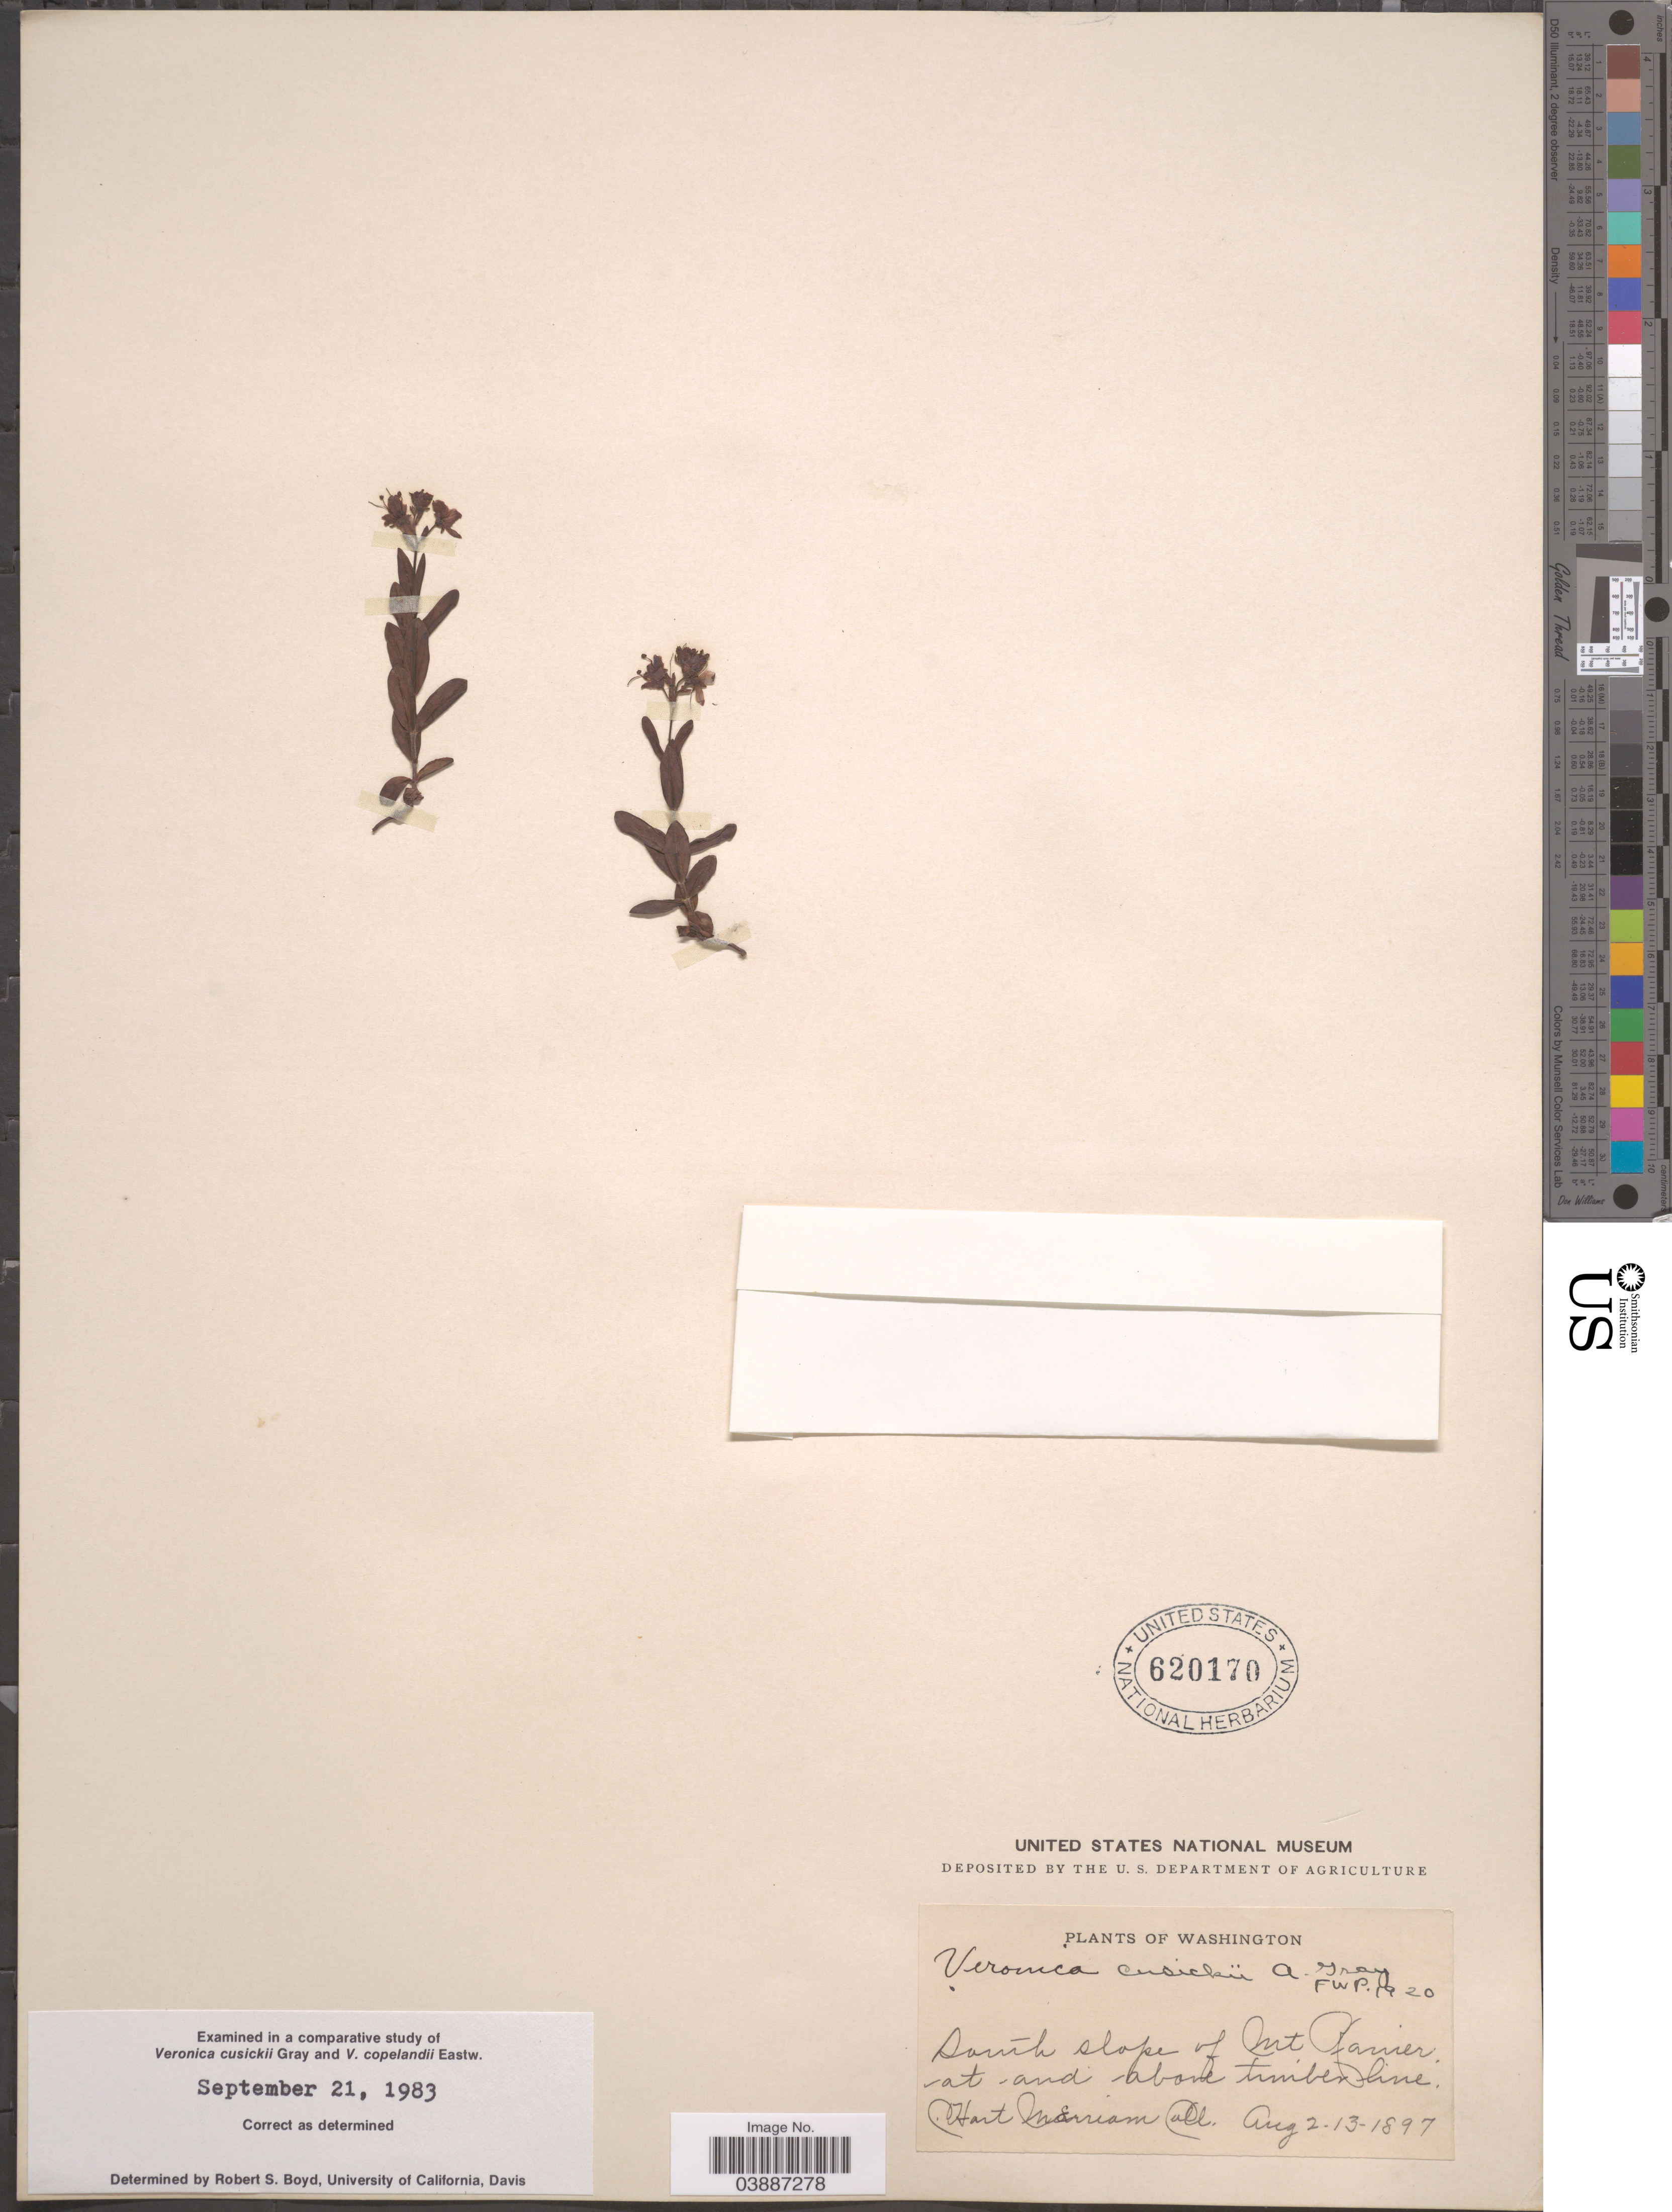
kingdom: Plantae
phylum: Tracheophyta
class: Magnoliopsida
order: Lamiales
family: Plantaginaceae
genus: Veronica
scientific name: Veronica cusickii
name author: A. Gray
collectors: C. Merriam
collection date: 1897-08-02/1897-08-13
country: United States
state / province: Washington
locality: South slope of Mt. Rainier at and above timberline.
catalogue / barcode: US 620170